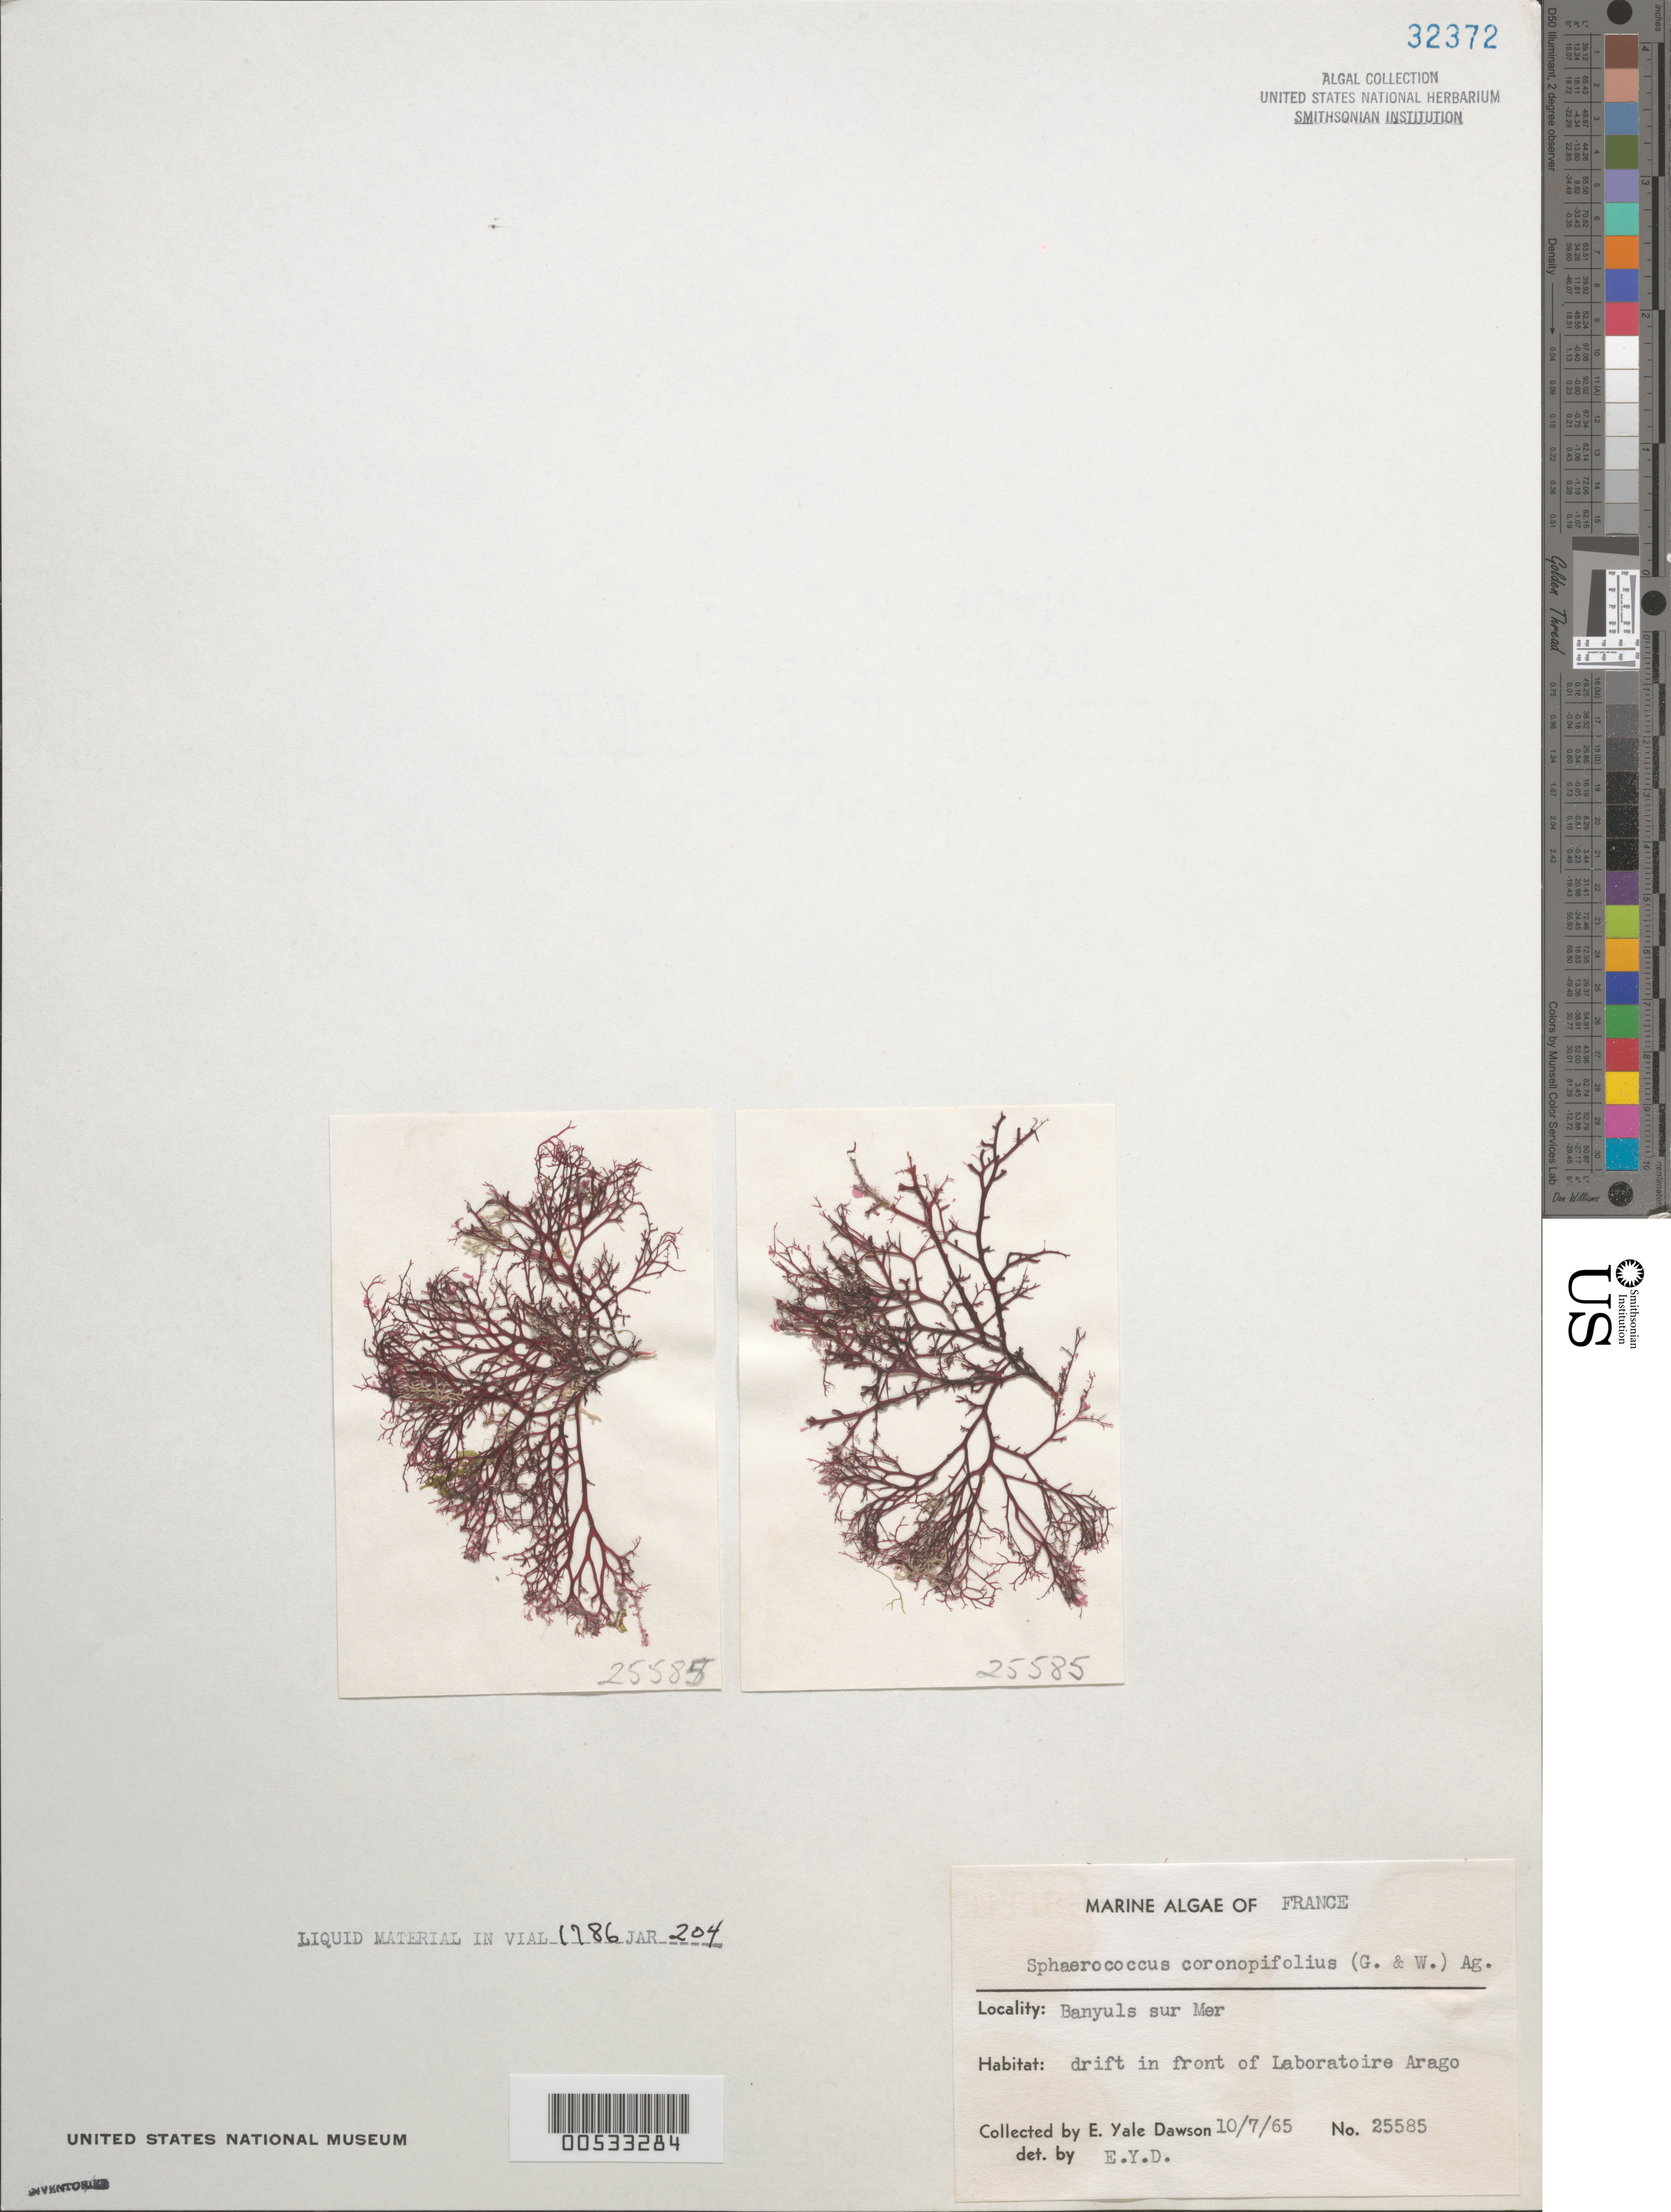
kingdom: Plantae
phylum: Rhodophyta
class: Florideophyceae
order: Gigartinales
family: Sphaerococcaceae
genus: Sphaerococcus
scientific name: Sphaerococcus coronopifolius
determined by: Dawson, E. Y.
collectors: E. Y. Dawson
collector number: EYD 25585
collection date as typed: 07 Oct 1965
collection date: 1965-10-07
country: France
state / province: Occitanie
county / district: Pyrénées-Orientales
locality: Banyuls-sur-Mer, Laboratoire Arago shore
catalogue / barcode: US 32372